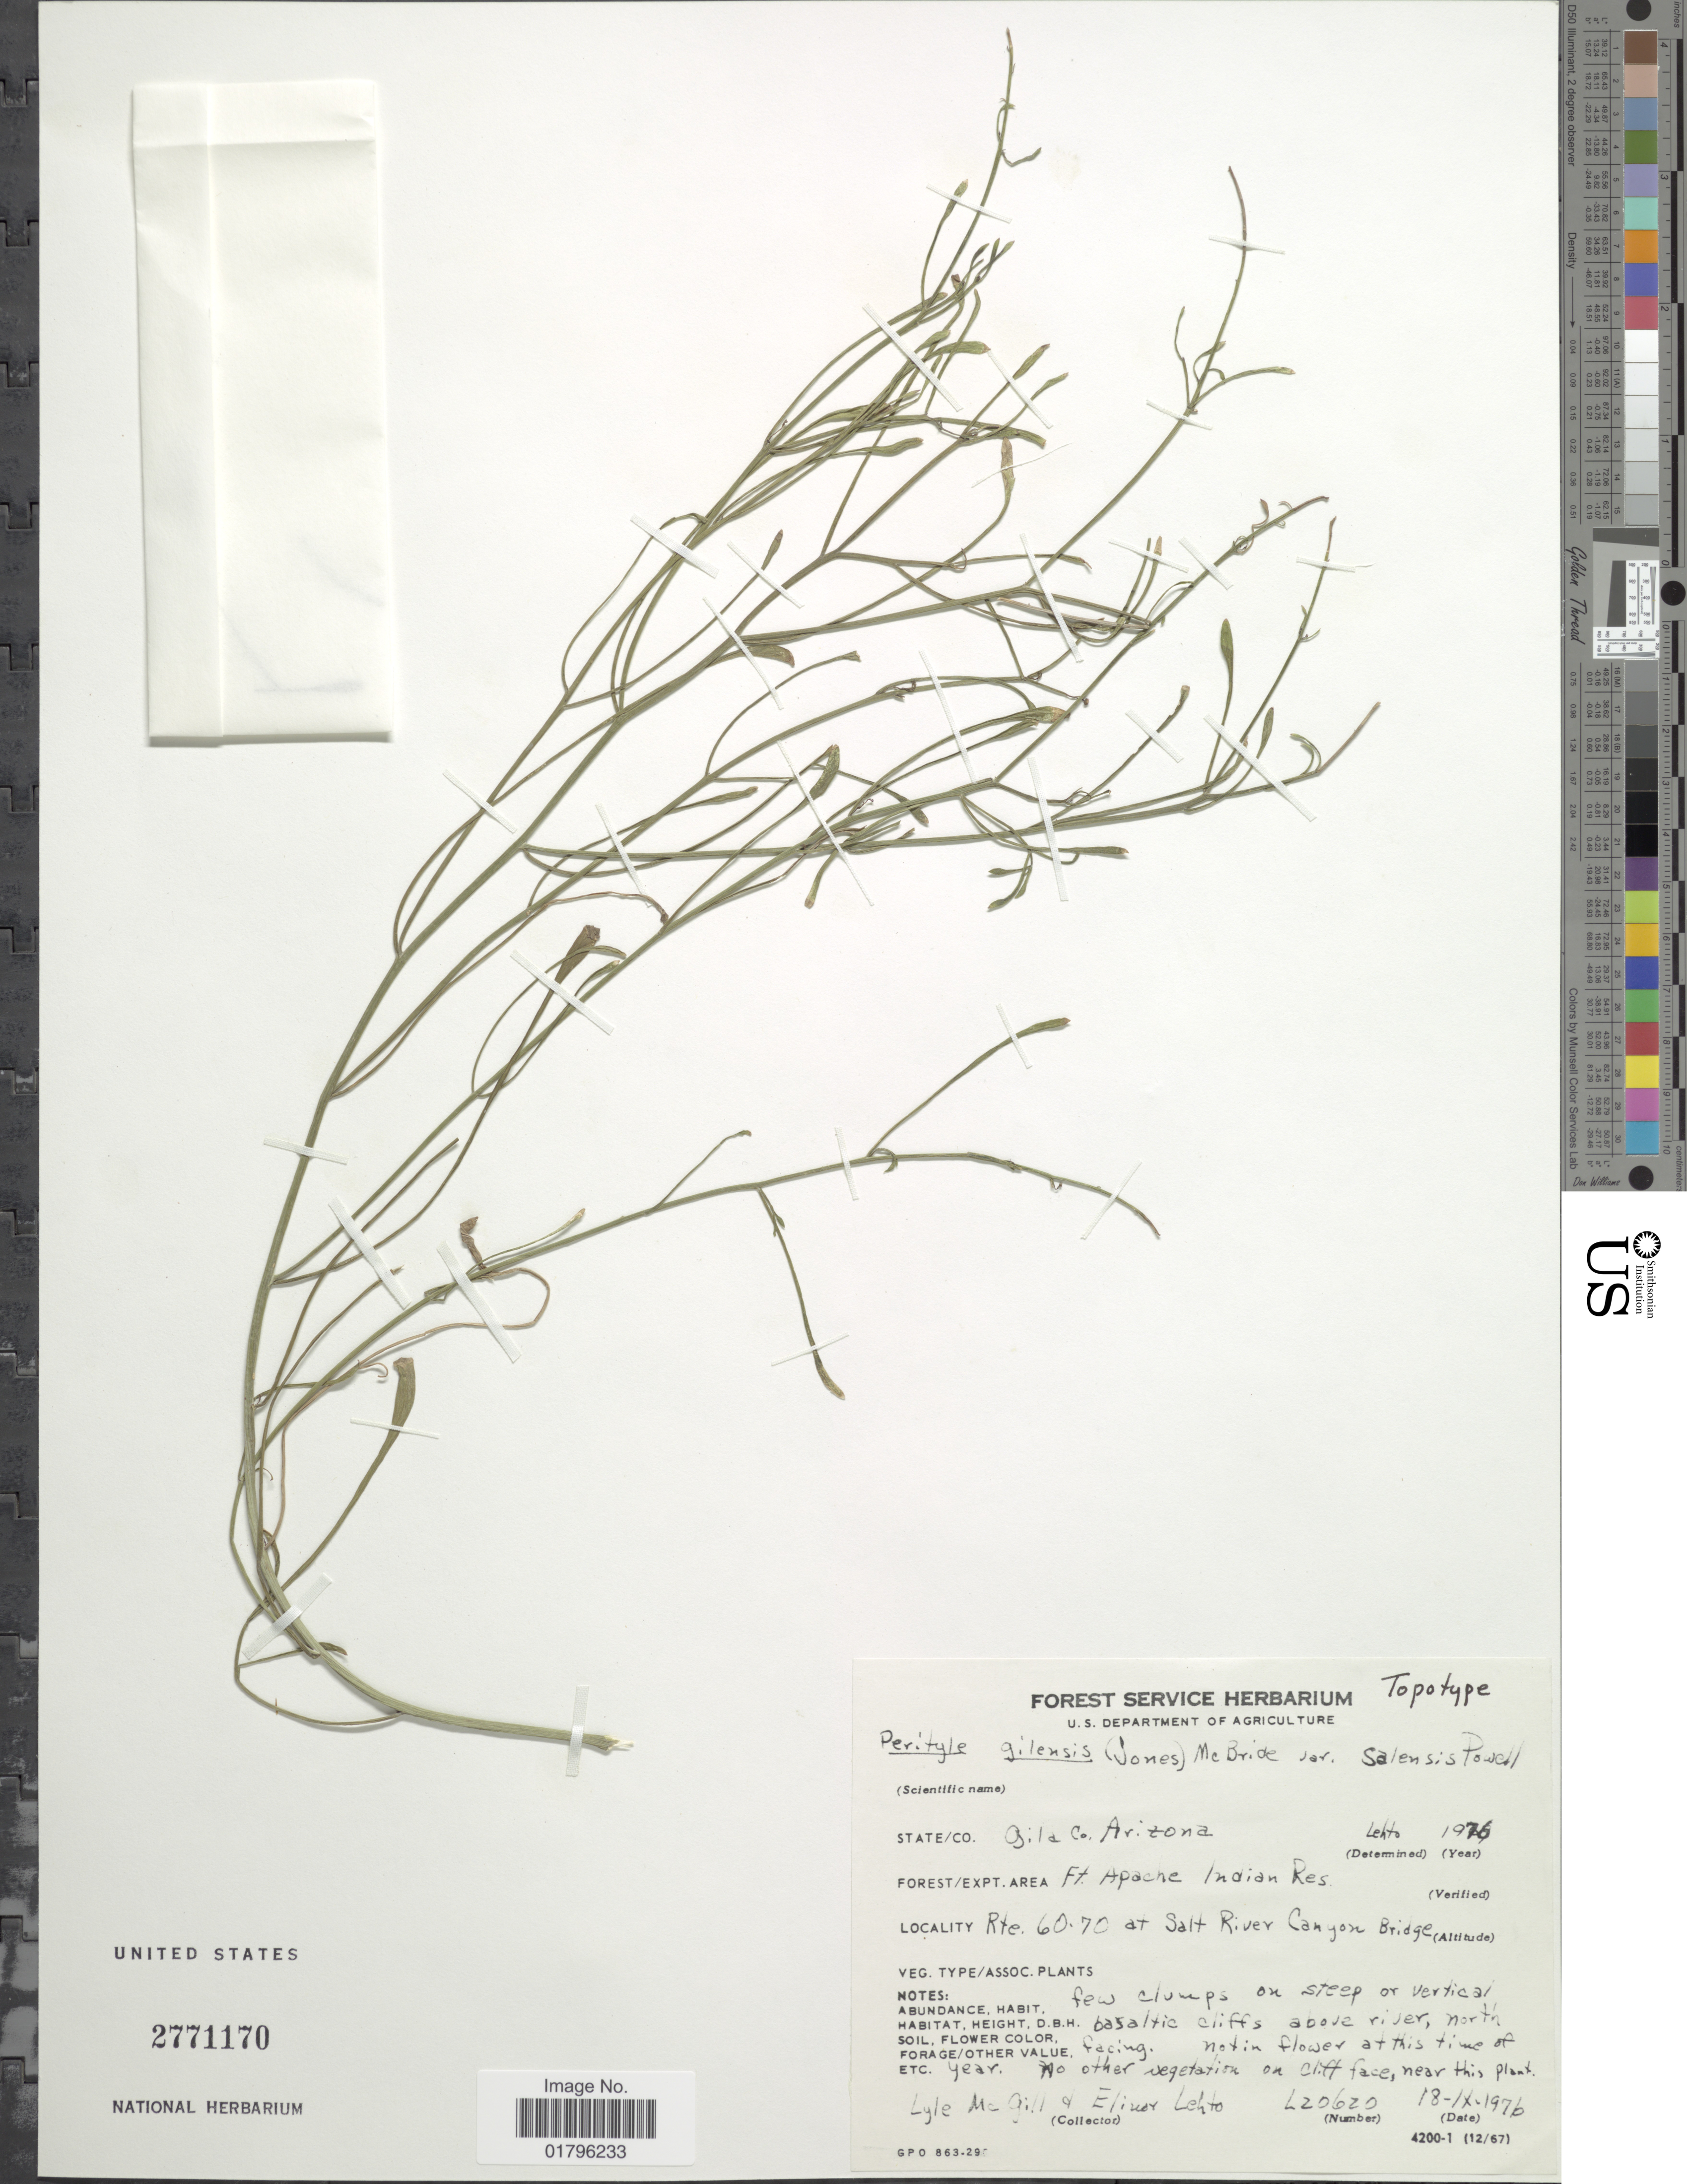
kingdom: Plantae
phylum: Tracheophyta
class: Magnoliopsida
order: Asterales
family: Asteraceae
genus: Perityle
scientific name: Perityle gilensis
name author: (M.E. Jones) J.F. Macbr.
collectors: L. McGill & E. Lehto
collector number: L20620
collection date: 1976-09-18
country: United States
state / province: Arizona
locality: Gila Co. Rte. 60.70 at Salt River Canyon Bridge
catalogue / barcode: US 2771170